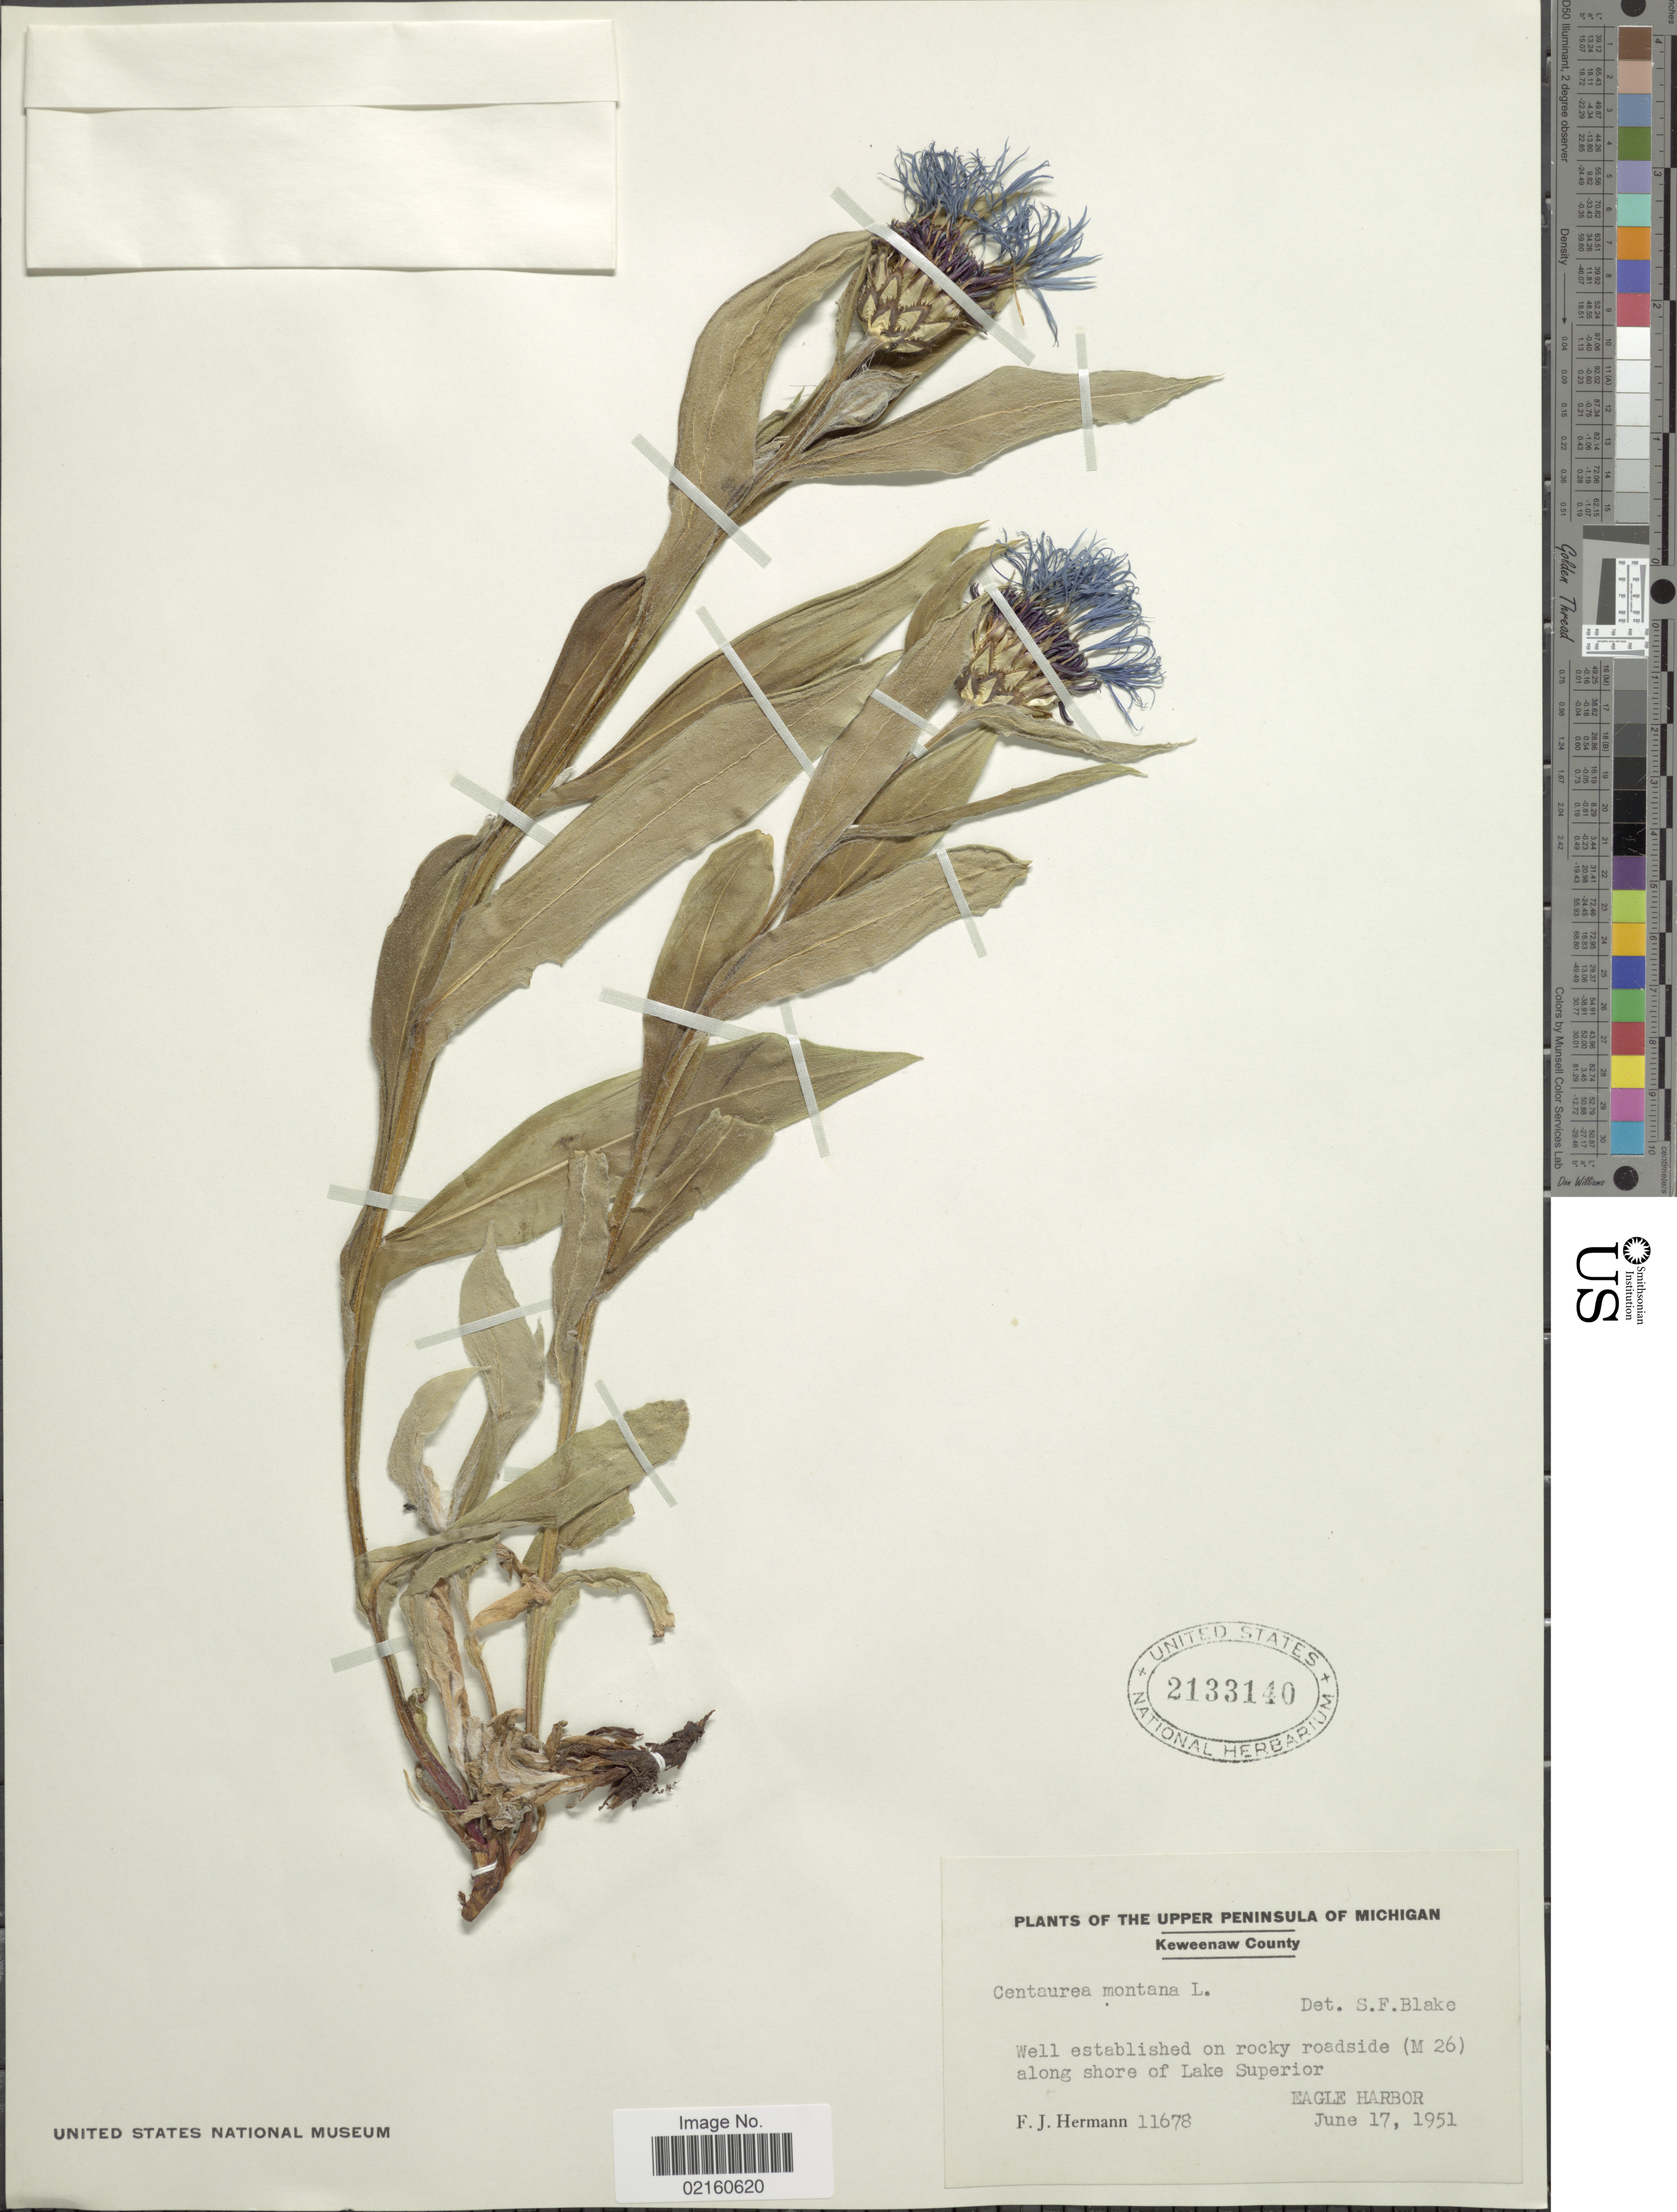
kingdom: Plantae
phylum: Tracheophyta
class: Magnoliopsida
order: Asterales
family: Asteraceae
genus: Centaurea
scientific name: Centaurea montana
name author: L.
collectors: F. J. Hermann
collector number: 11678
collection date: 1951-06-17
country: United States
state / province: Michigan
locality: Upper Peninsula of Michigan, Keweenaw County, along shore of Lake Superior, Eagle Harbor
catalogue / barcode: US 2133140